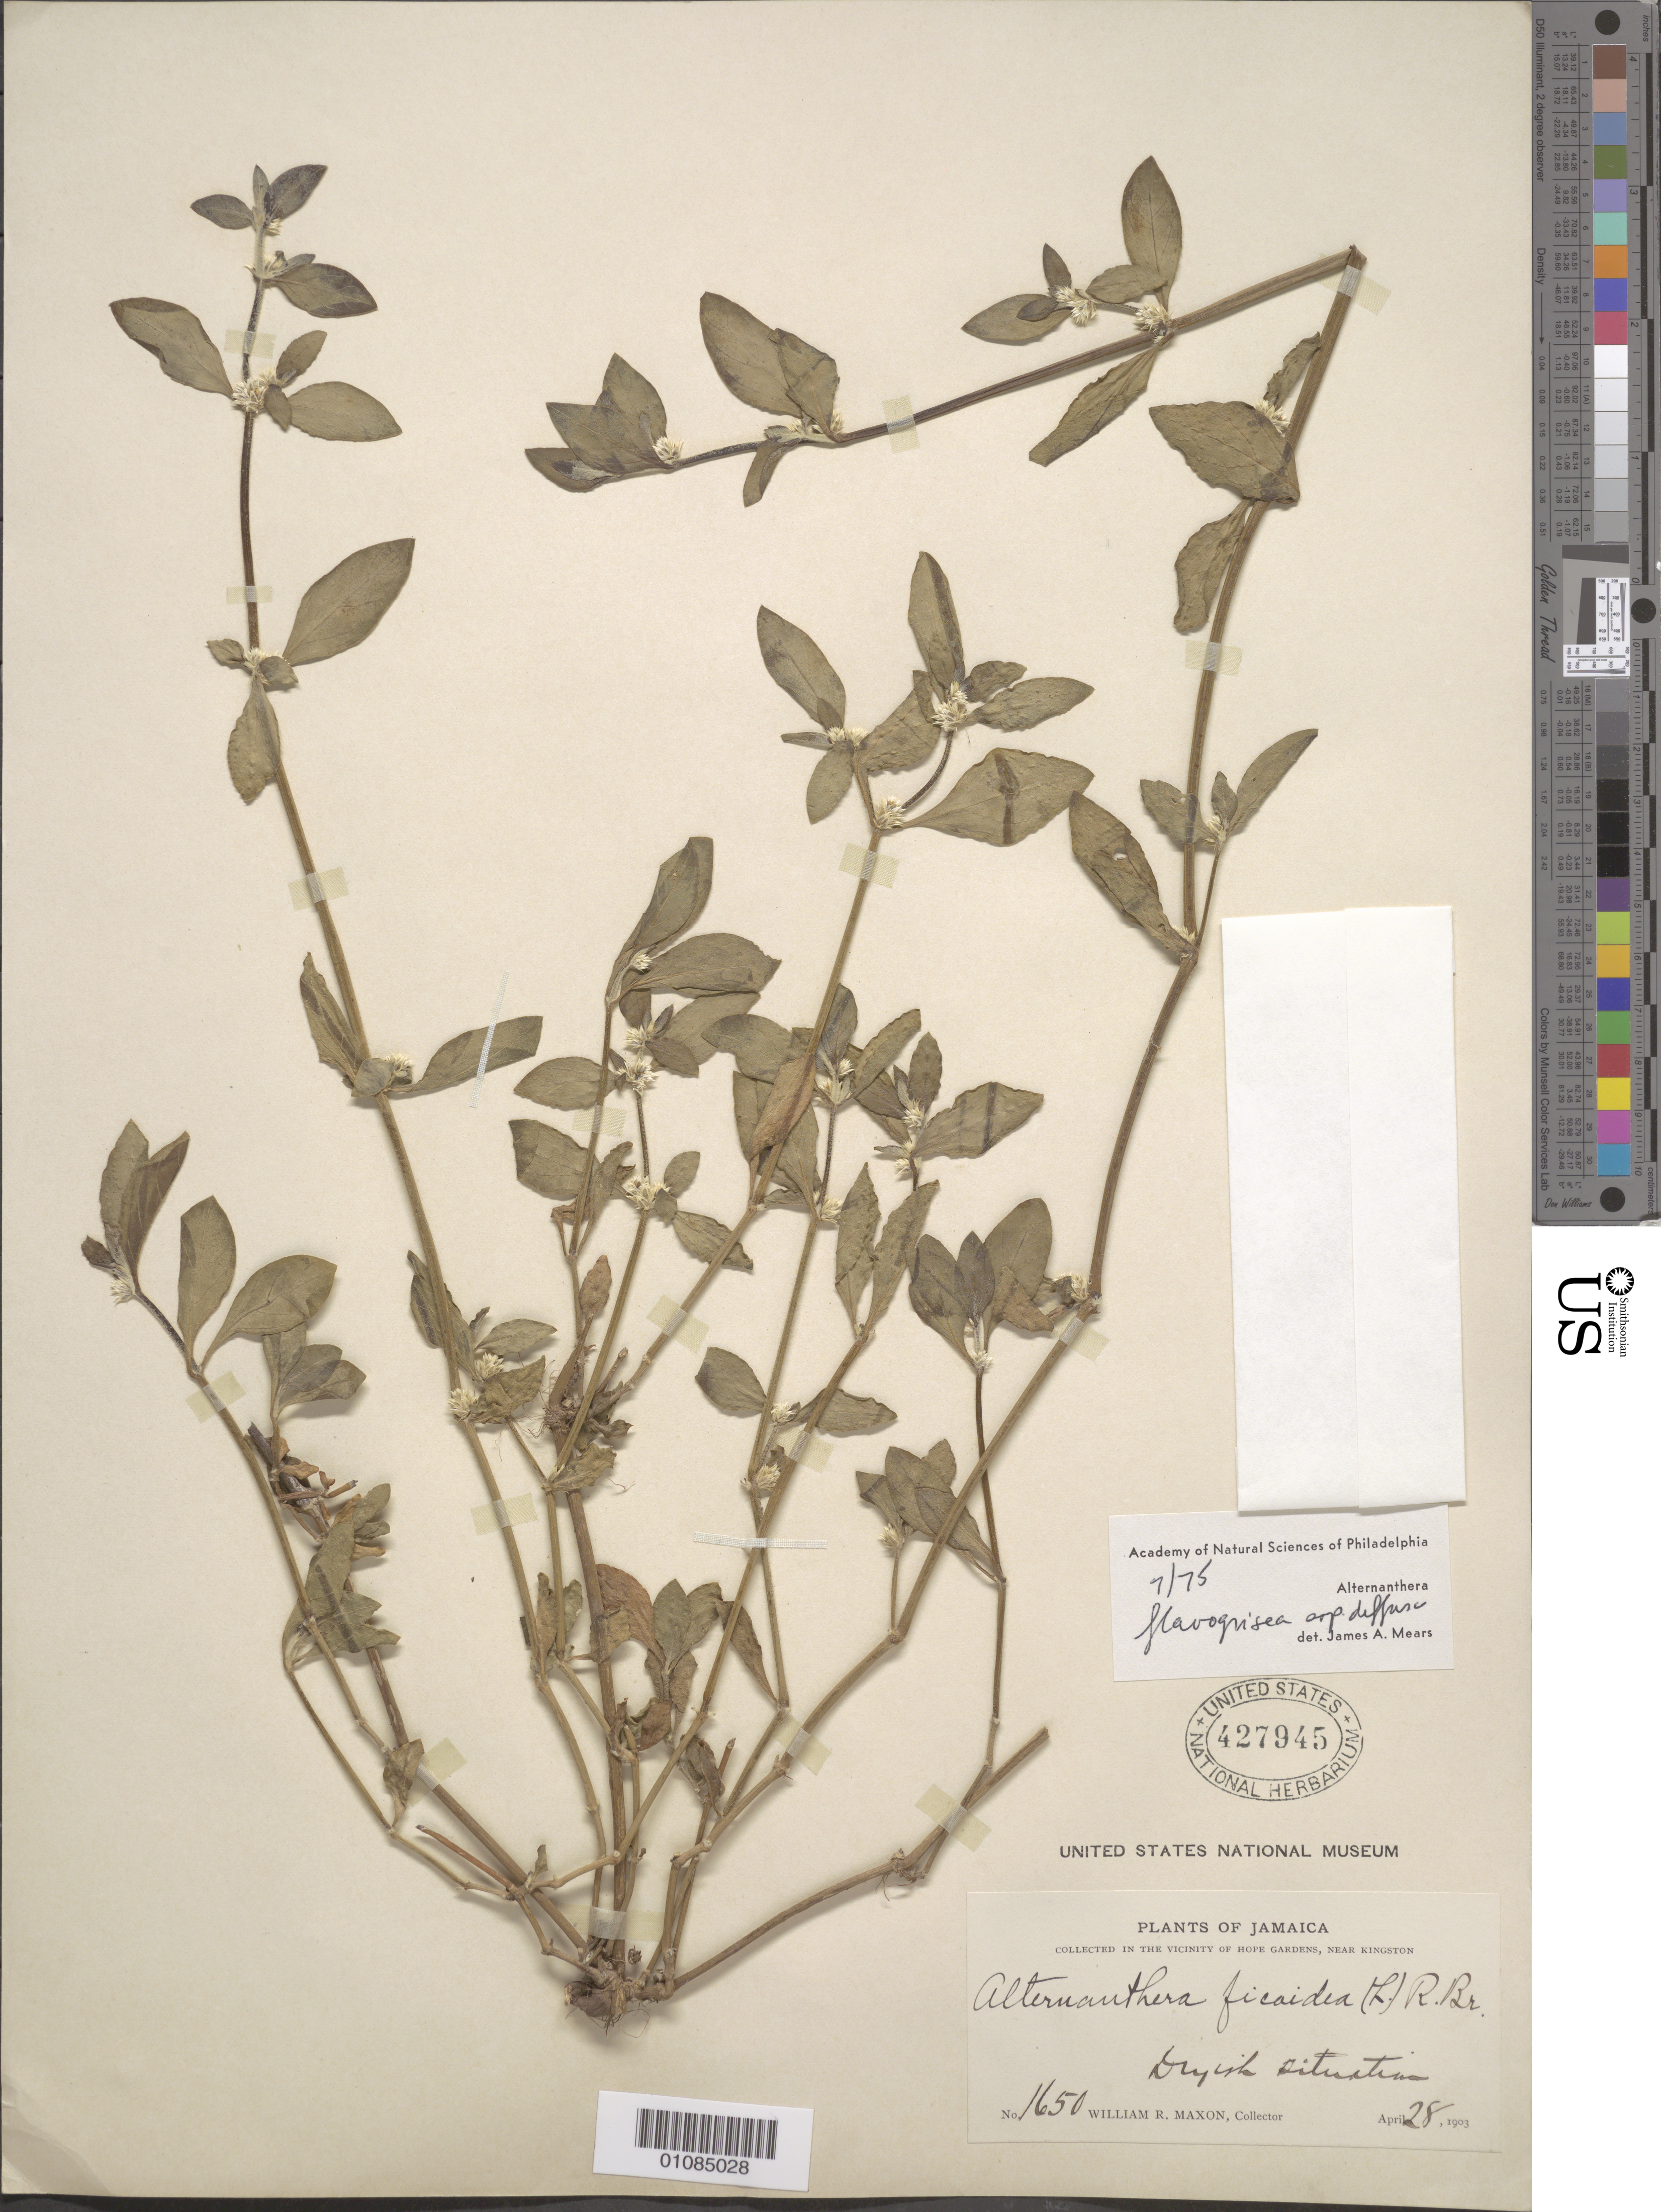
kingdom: Plantae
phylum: Tracheophyta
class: Magnoliopsida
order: Caryophyllales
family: Amaranthaceae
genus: Alternanthera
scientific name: Alternanthera flavogrisea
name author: Urb.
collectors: W. R. Maxon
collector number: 1650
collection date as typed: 28 Apr 1903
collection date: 1903-04-28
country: Jamaica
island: Jamaica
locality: Dryish situation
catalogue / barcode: US 427945